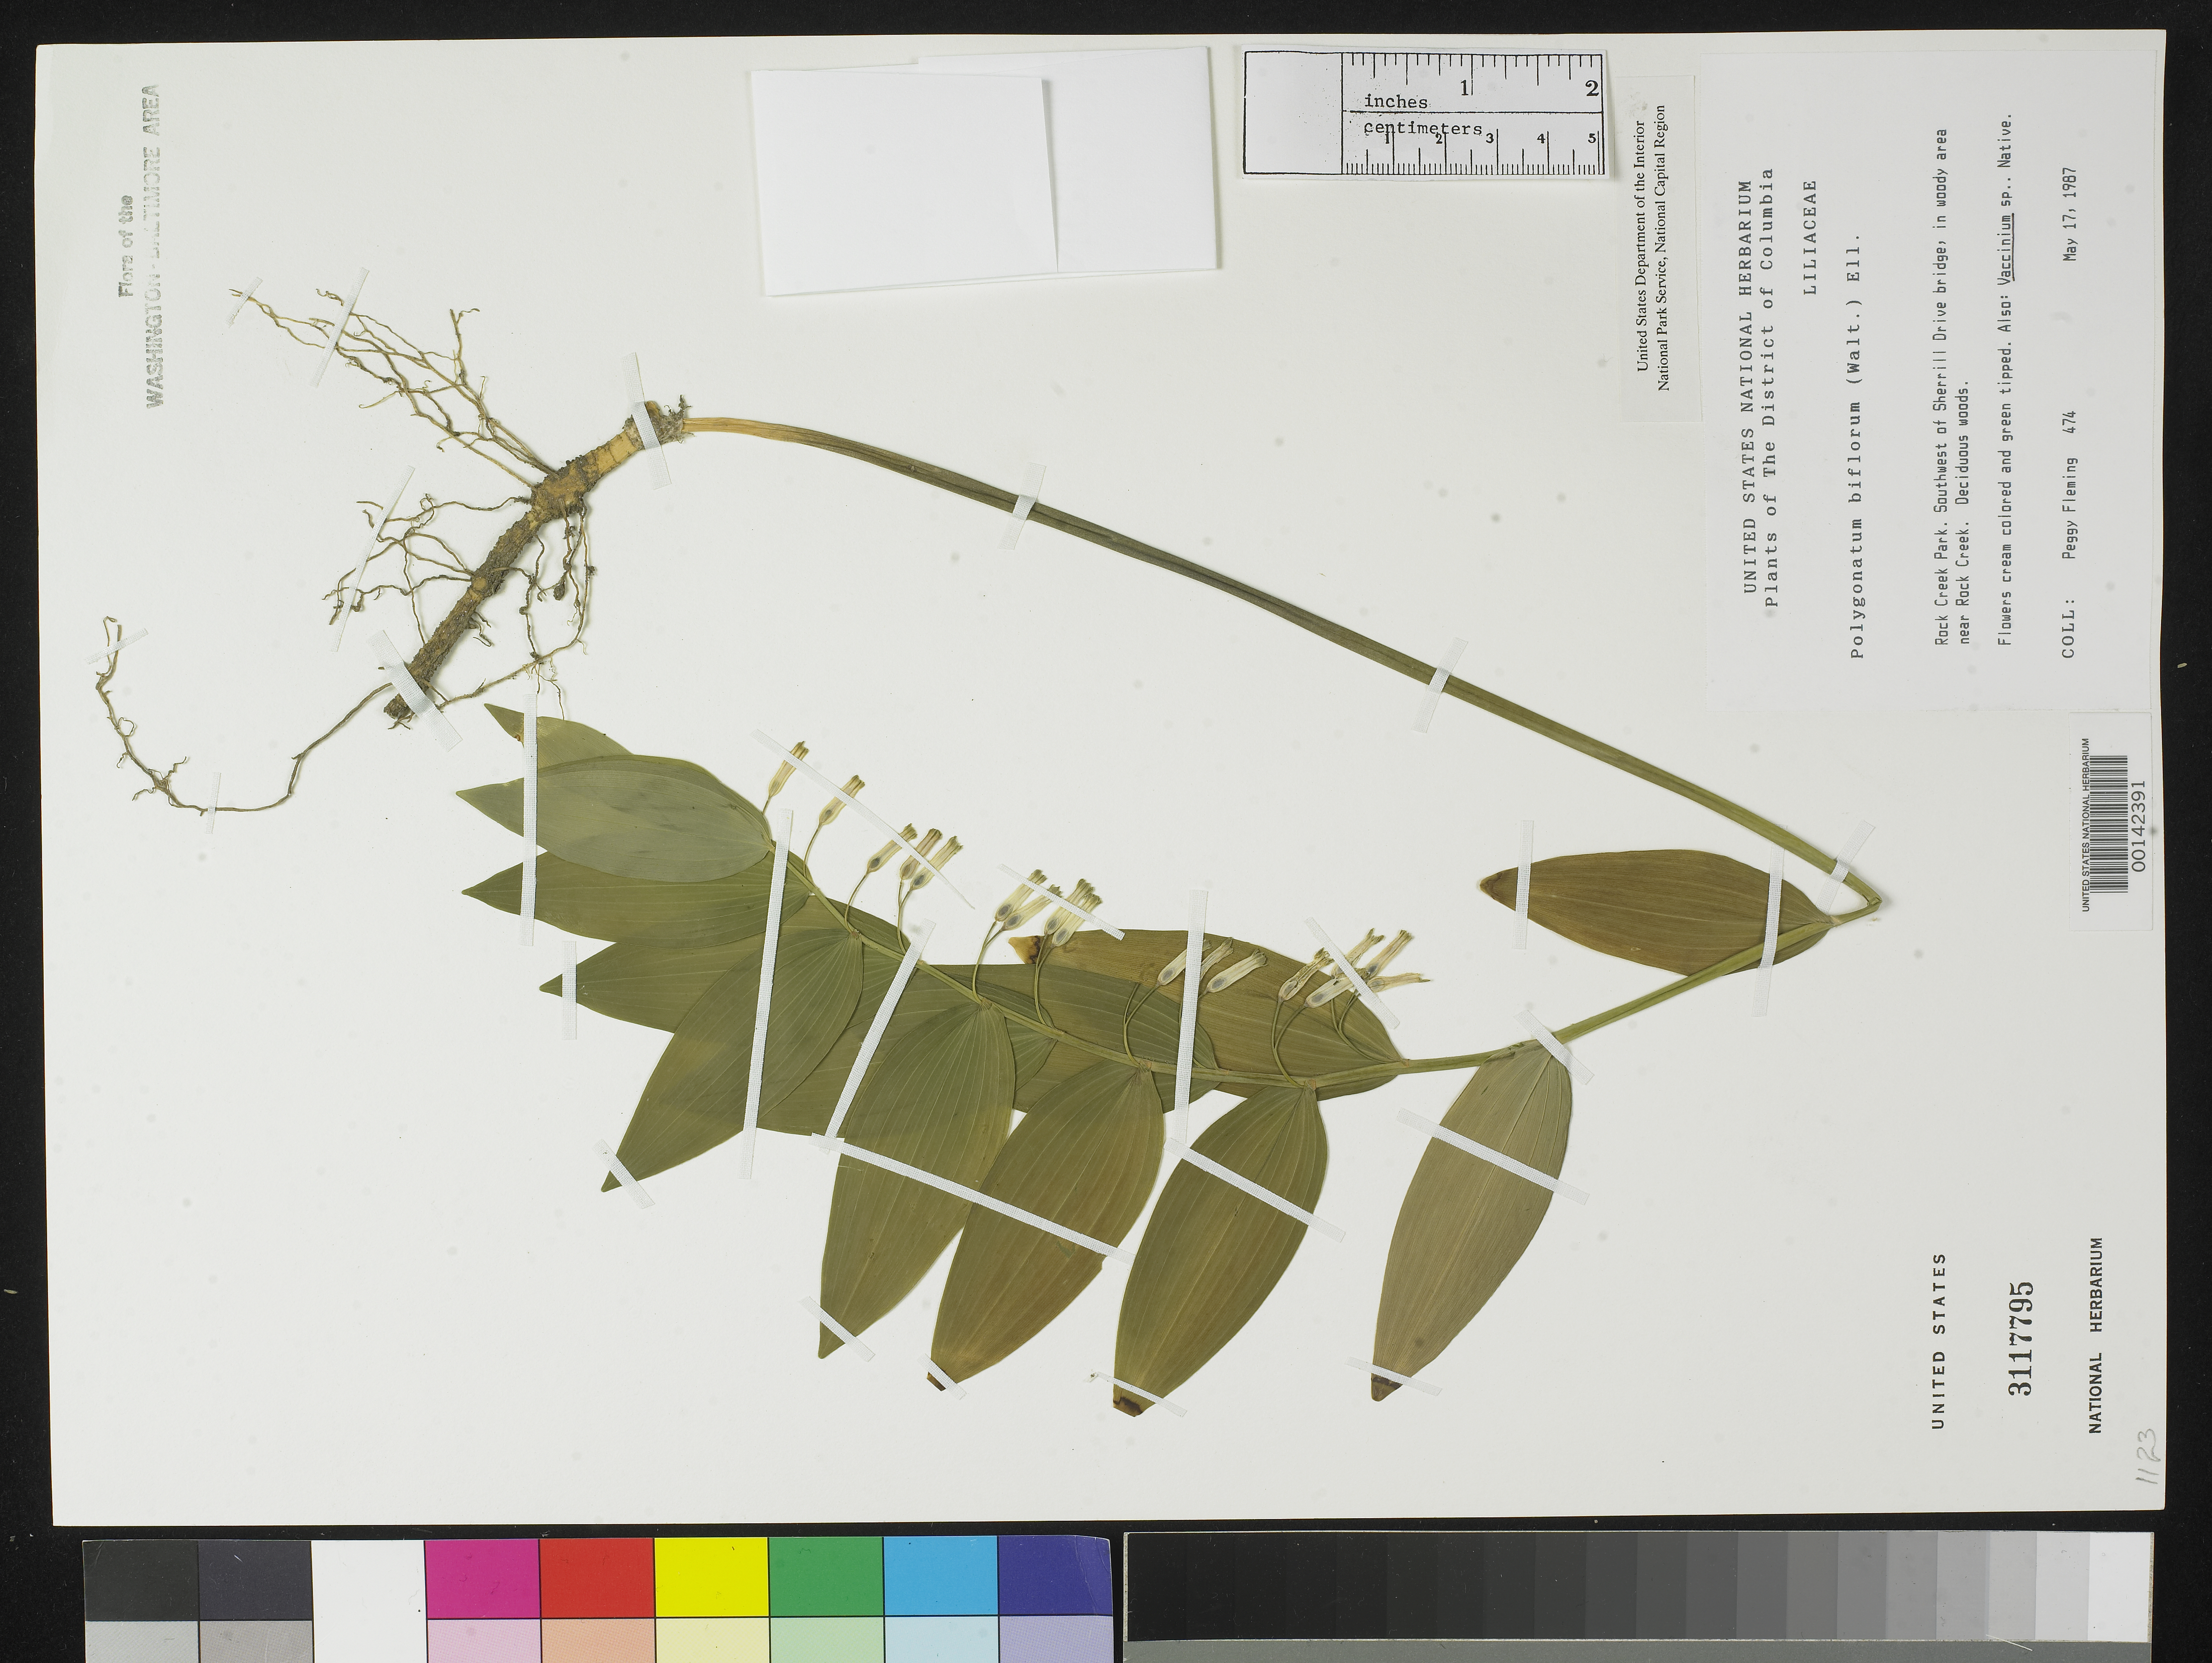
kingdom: Plantae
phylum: Tracheophyta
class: Liliopsida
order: Asparagales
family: Asparagaceae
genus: Polygonatum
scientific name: Polygonatum biflorum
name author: (Walter) Elliott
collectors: P. Fleming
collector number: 474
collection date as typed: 17 May 1987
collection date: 1987-05-17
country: United States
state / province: District of Columbia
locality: Rock Creek Park. Southwest of Sherrill Drive Bridge, in woody area near Rock Creek. Rock Creek Park and vicinity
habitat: Deciduous woods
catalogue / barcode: US 3117795